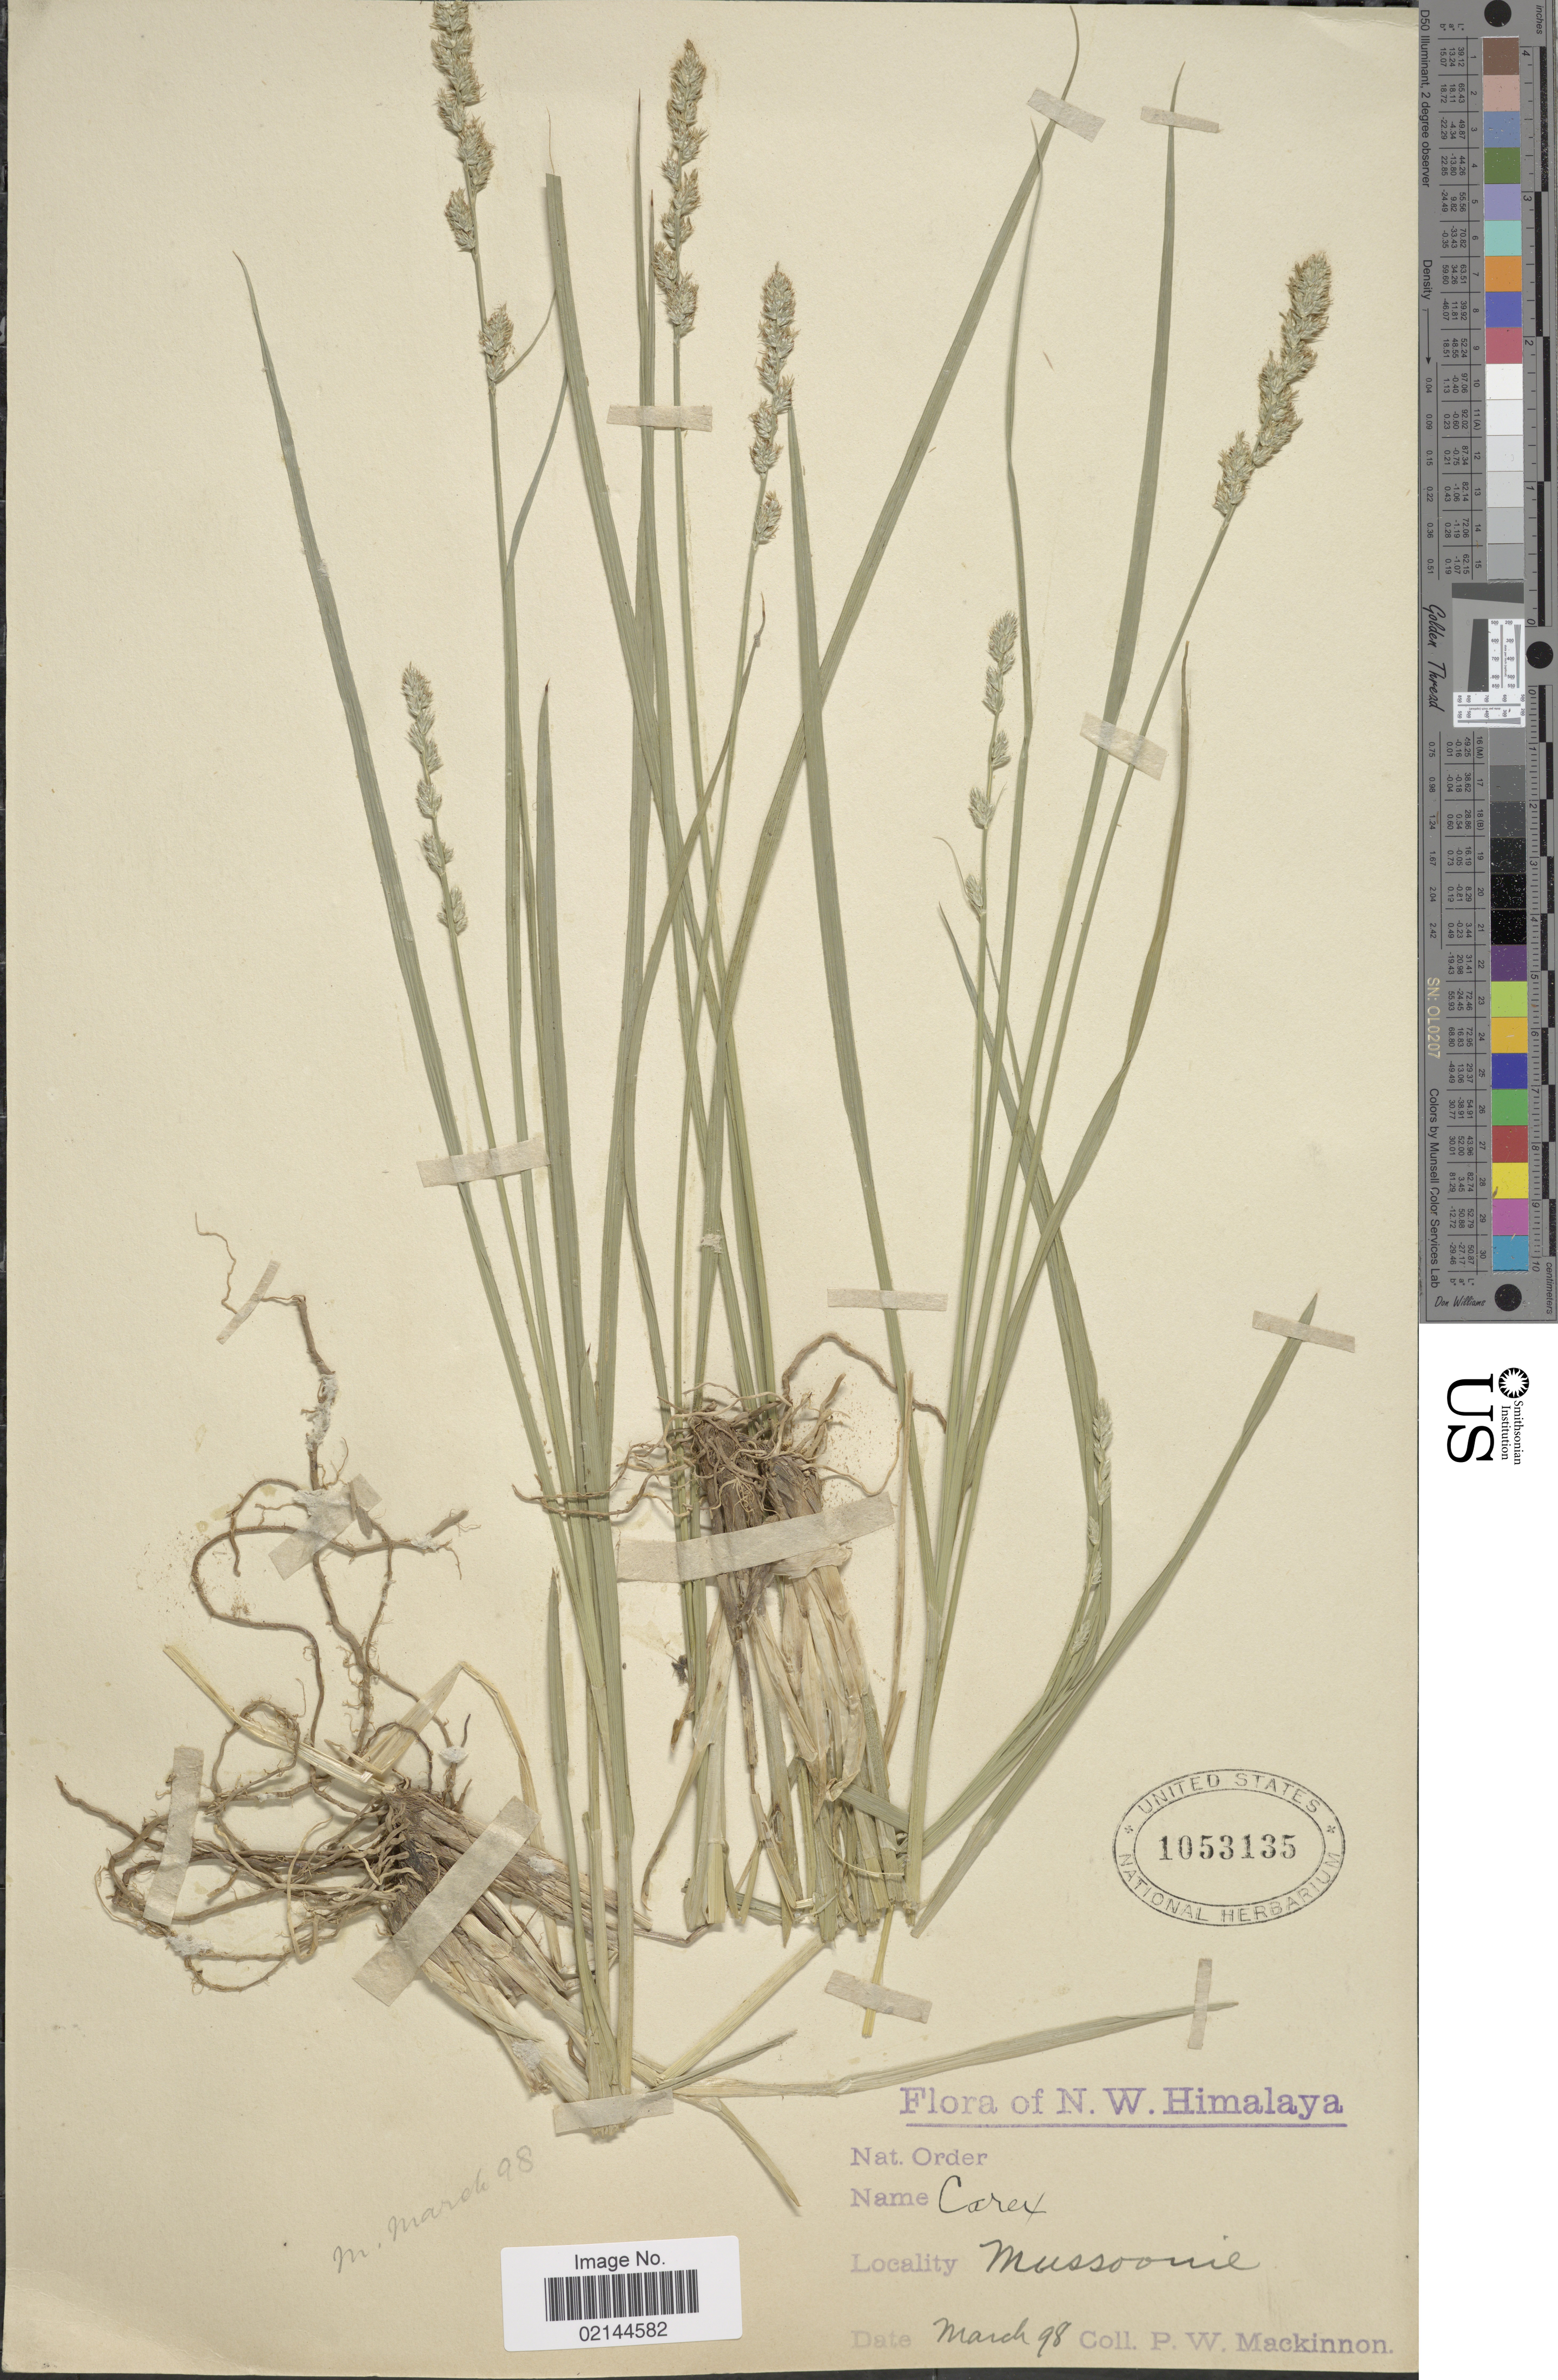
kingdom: Plantae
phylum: Tracheophyta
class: Liliopsida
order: Poales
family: Cyperaceae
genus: Carex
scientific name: Carex foliosa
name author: D. Don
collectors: P. Mackinnon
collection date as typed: Transcribed d/m/y: /3/98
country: India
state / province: Uttarakhand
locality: N.W. Himalaya. Mussoorie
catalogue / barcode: US 1053135